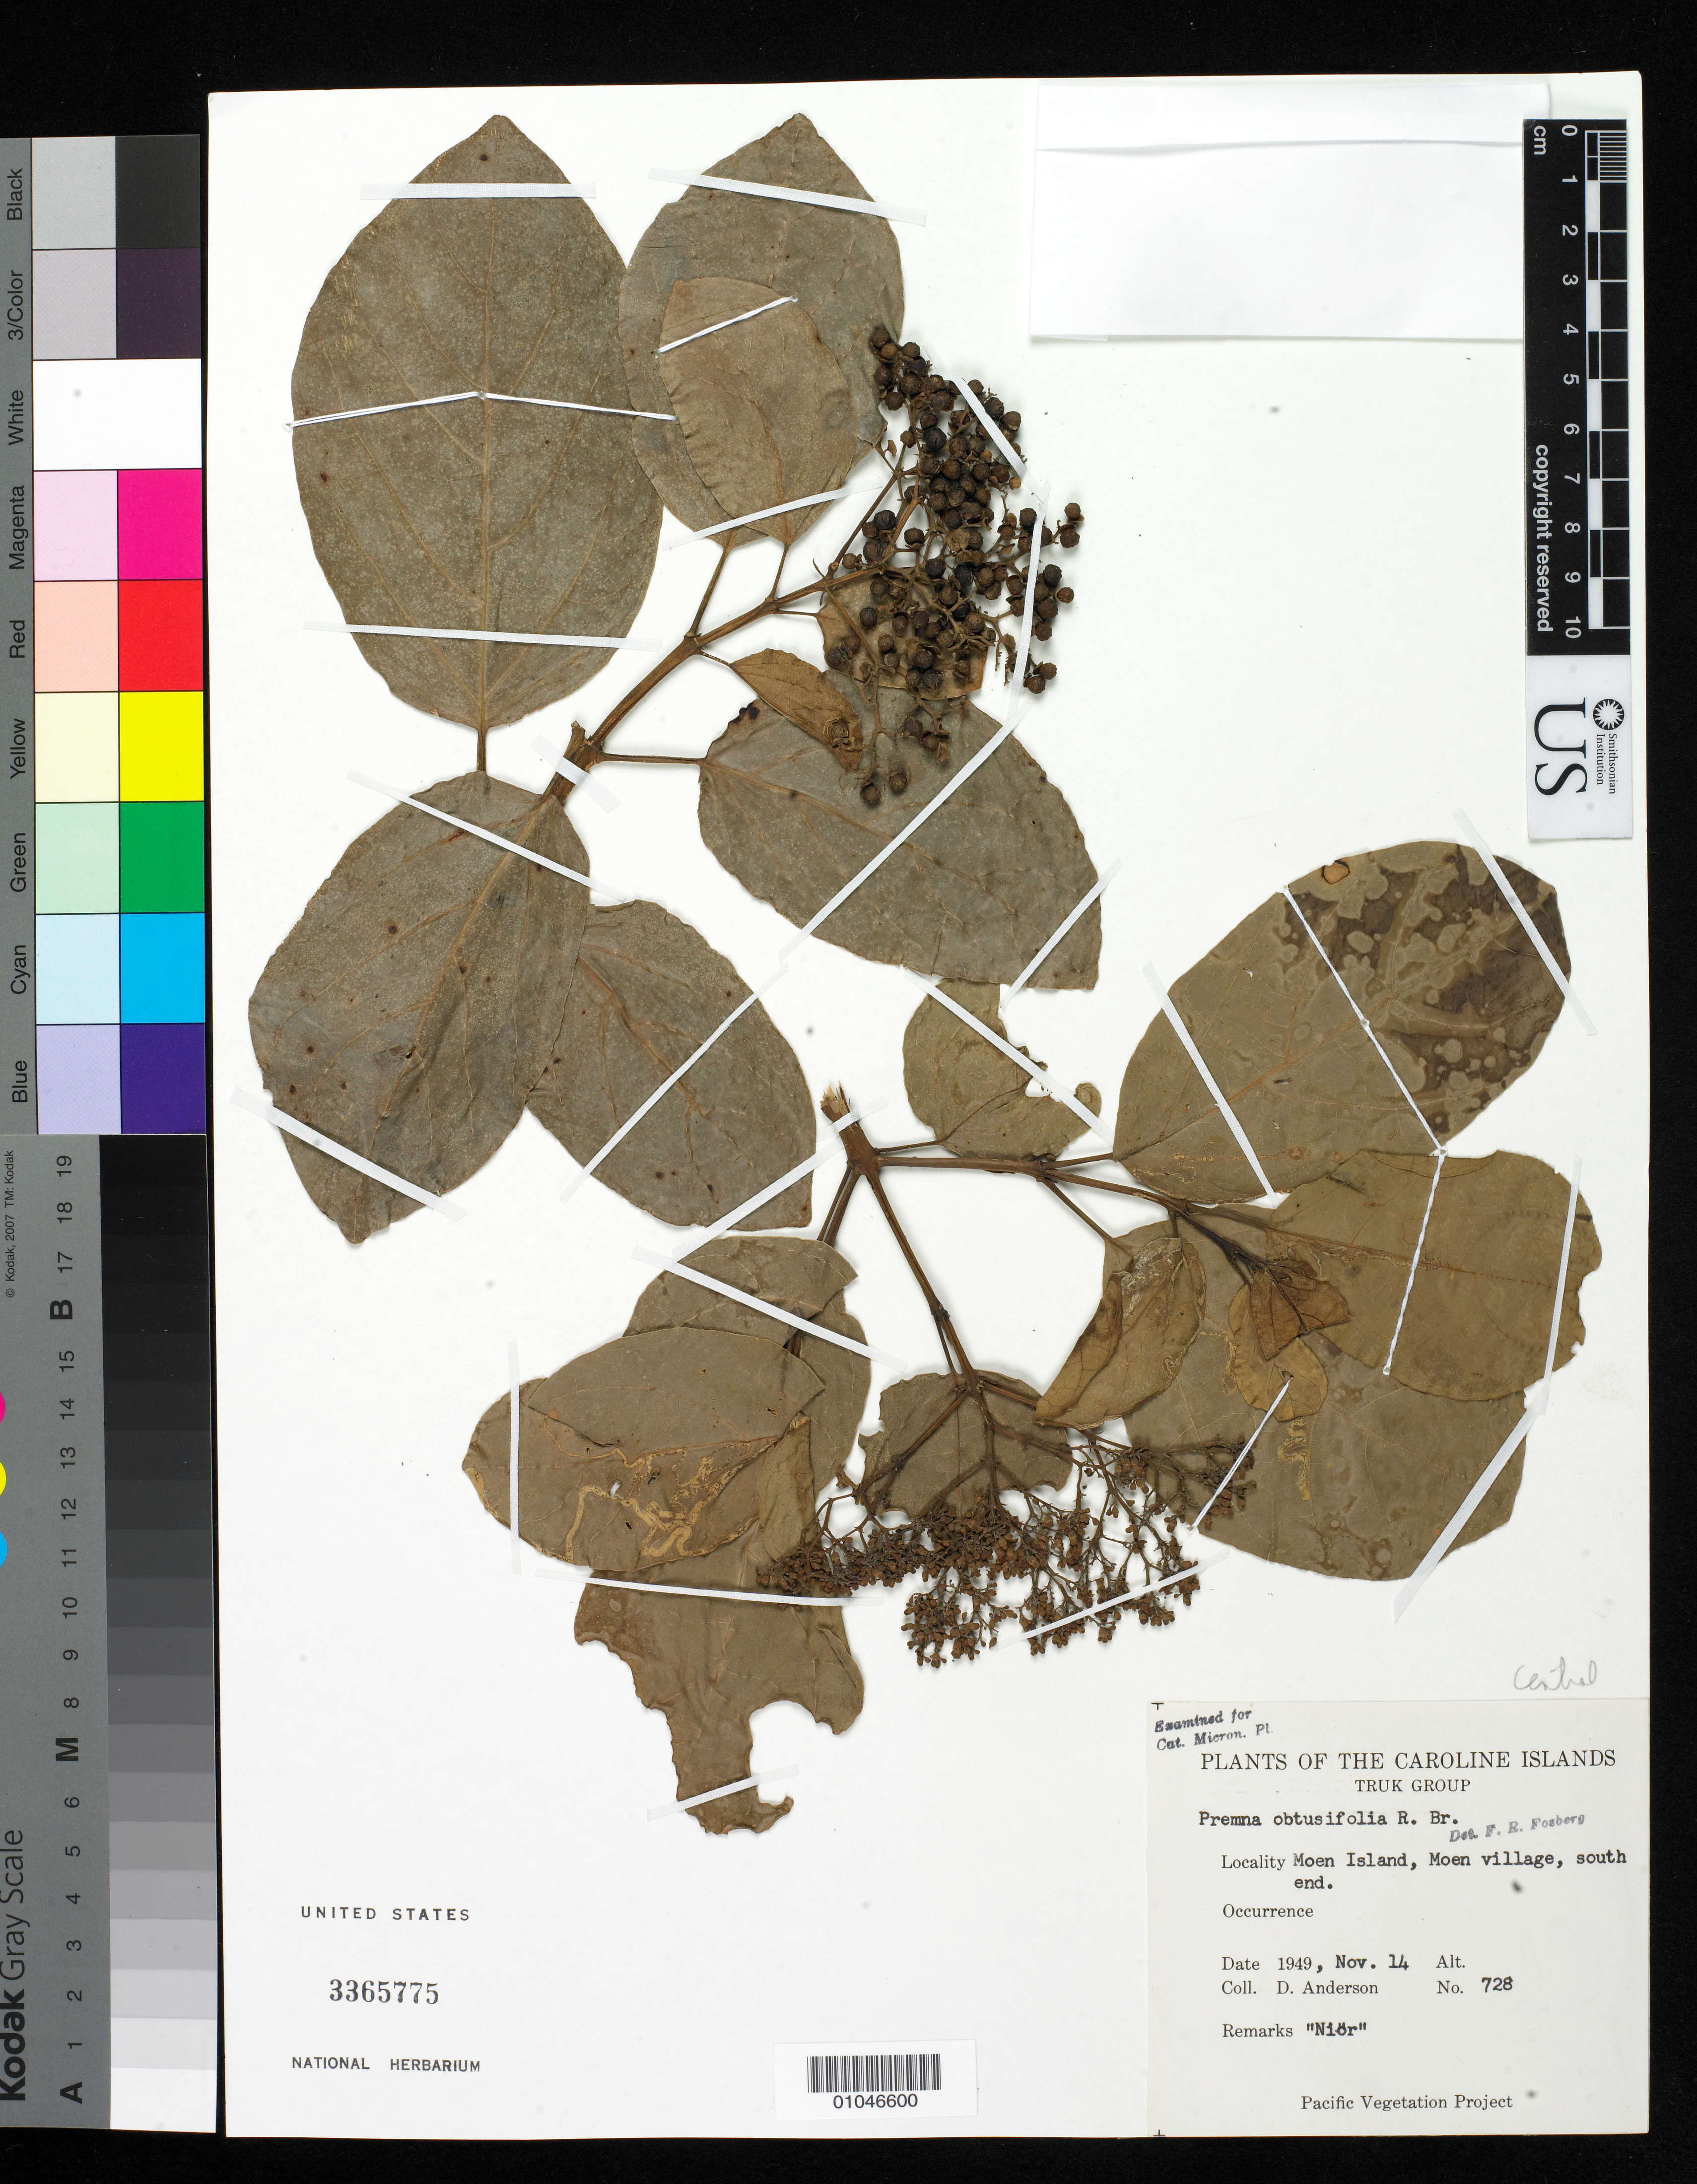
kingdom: Plantae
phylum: Tracheophyta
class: Magnoliopsida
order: Lamiales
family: Lamiaceae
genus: Premna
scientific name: Premna obtusifolia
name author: R. Br.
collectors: D. Anderson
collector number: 728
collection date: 1949-11-14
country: Micronesia, Federated States of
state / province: Truk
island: Moen [Wono]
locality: eouth end, Moen village, Moen Islet, Truk group, Caroline Islands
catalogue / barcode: US 3365775